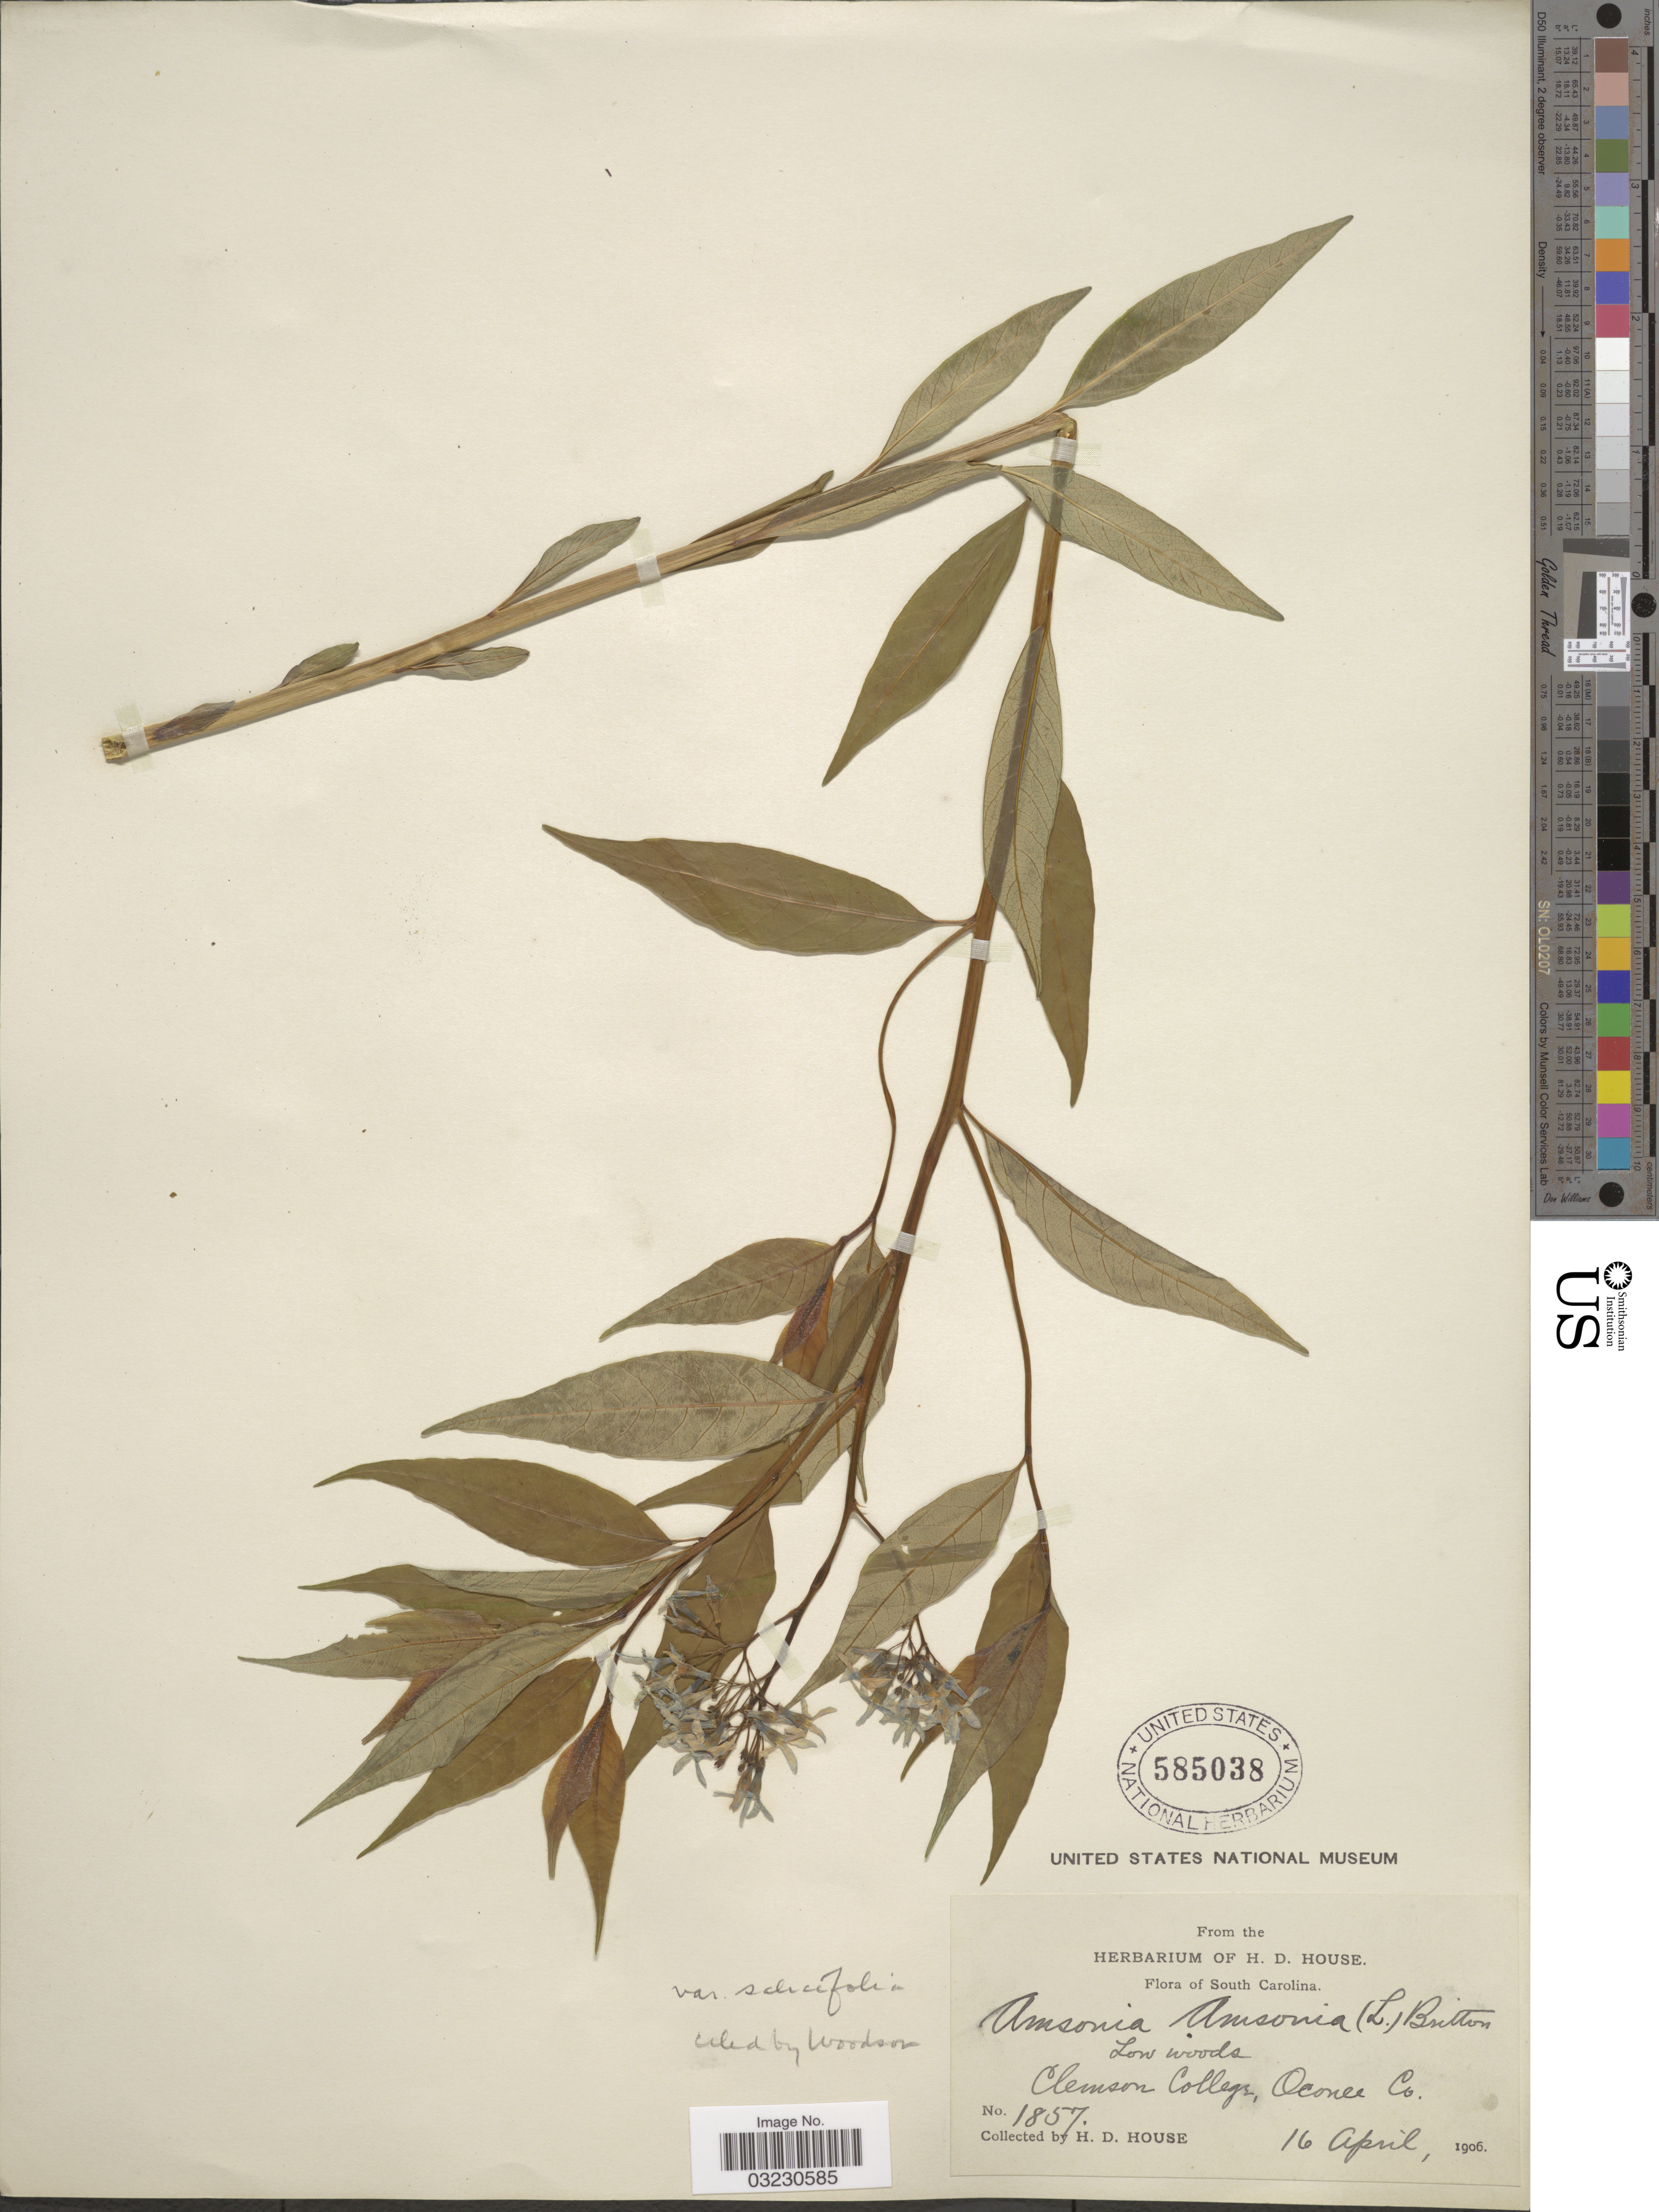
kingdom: Plantae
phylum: Tracheophyta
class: Magnoliopsida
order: Gentianales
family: Apocynaceae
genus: Amsonia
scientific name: Amsonia tabernaemontana var. salicifolia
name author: (Pursh) Woodson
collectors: H. D. House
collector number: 1857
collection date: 1906-04-16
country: United States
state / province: South Carolina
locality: Low woods, Clemson College, Oconee Co.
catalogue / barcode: US 585038